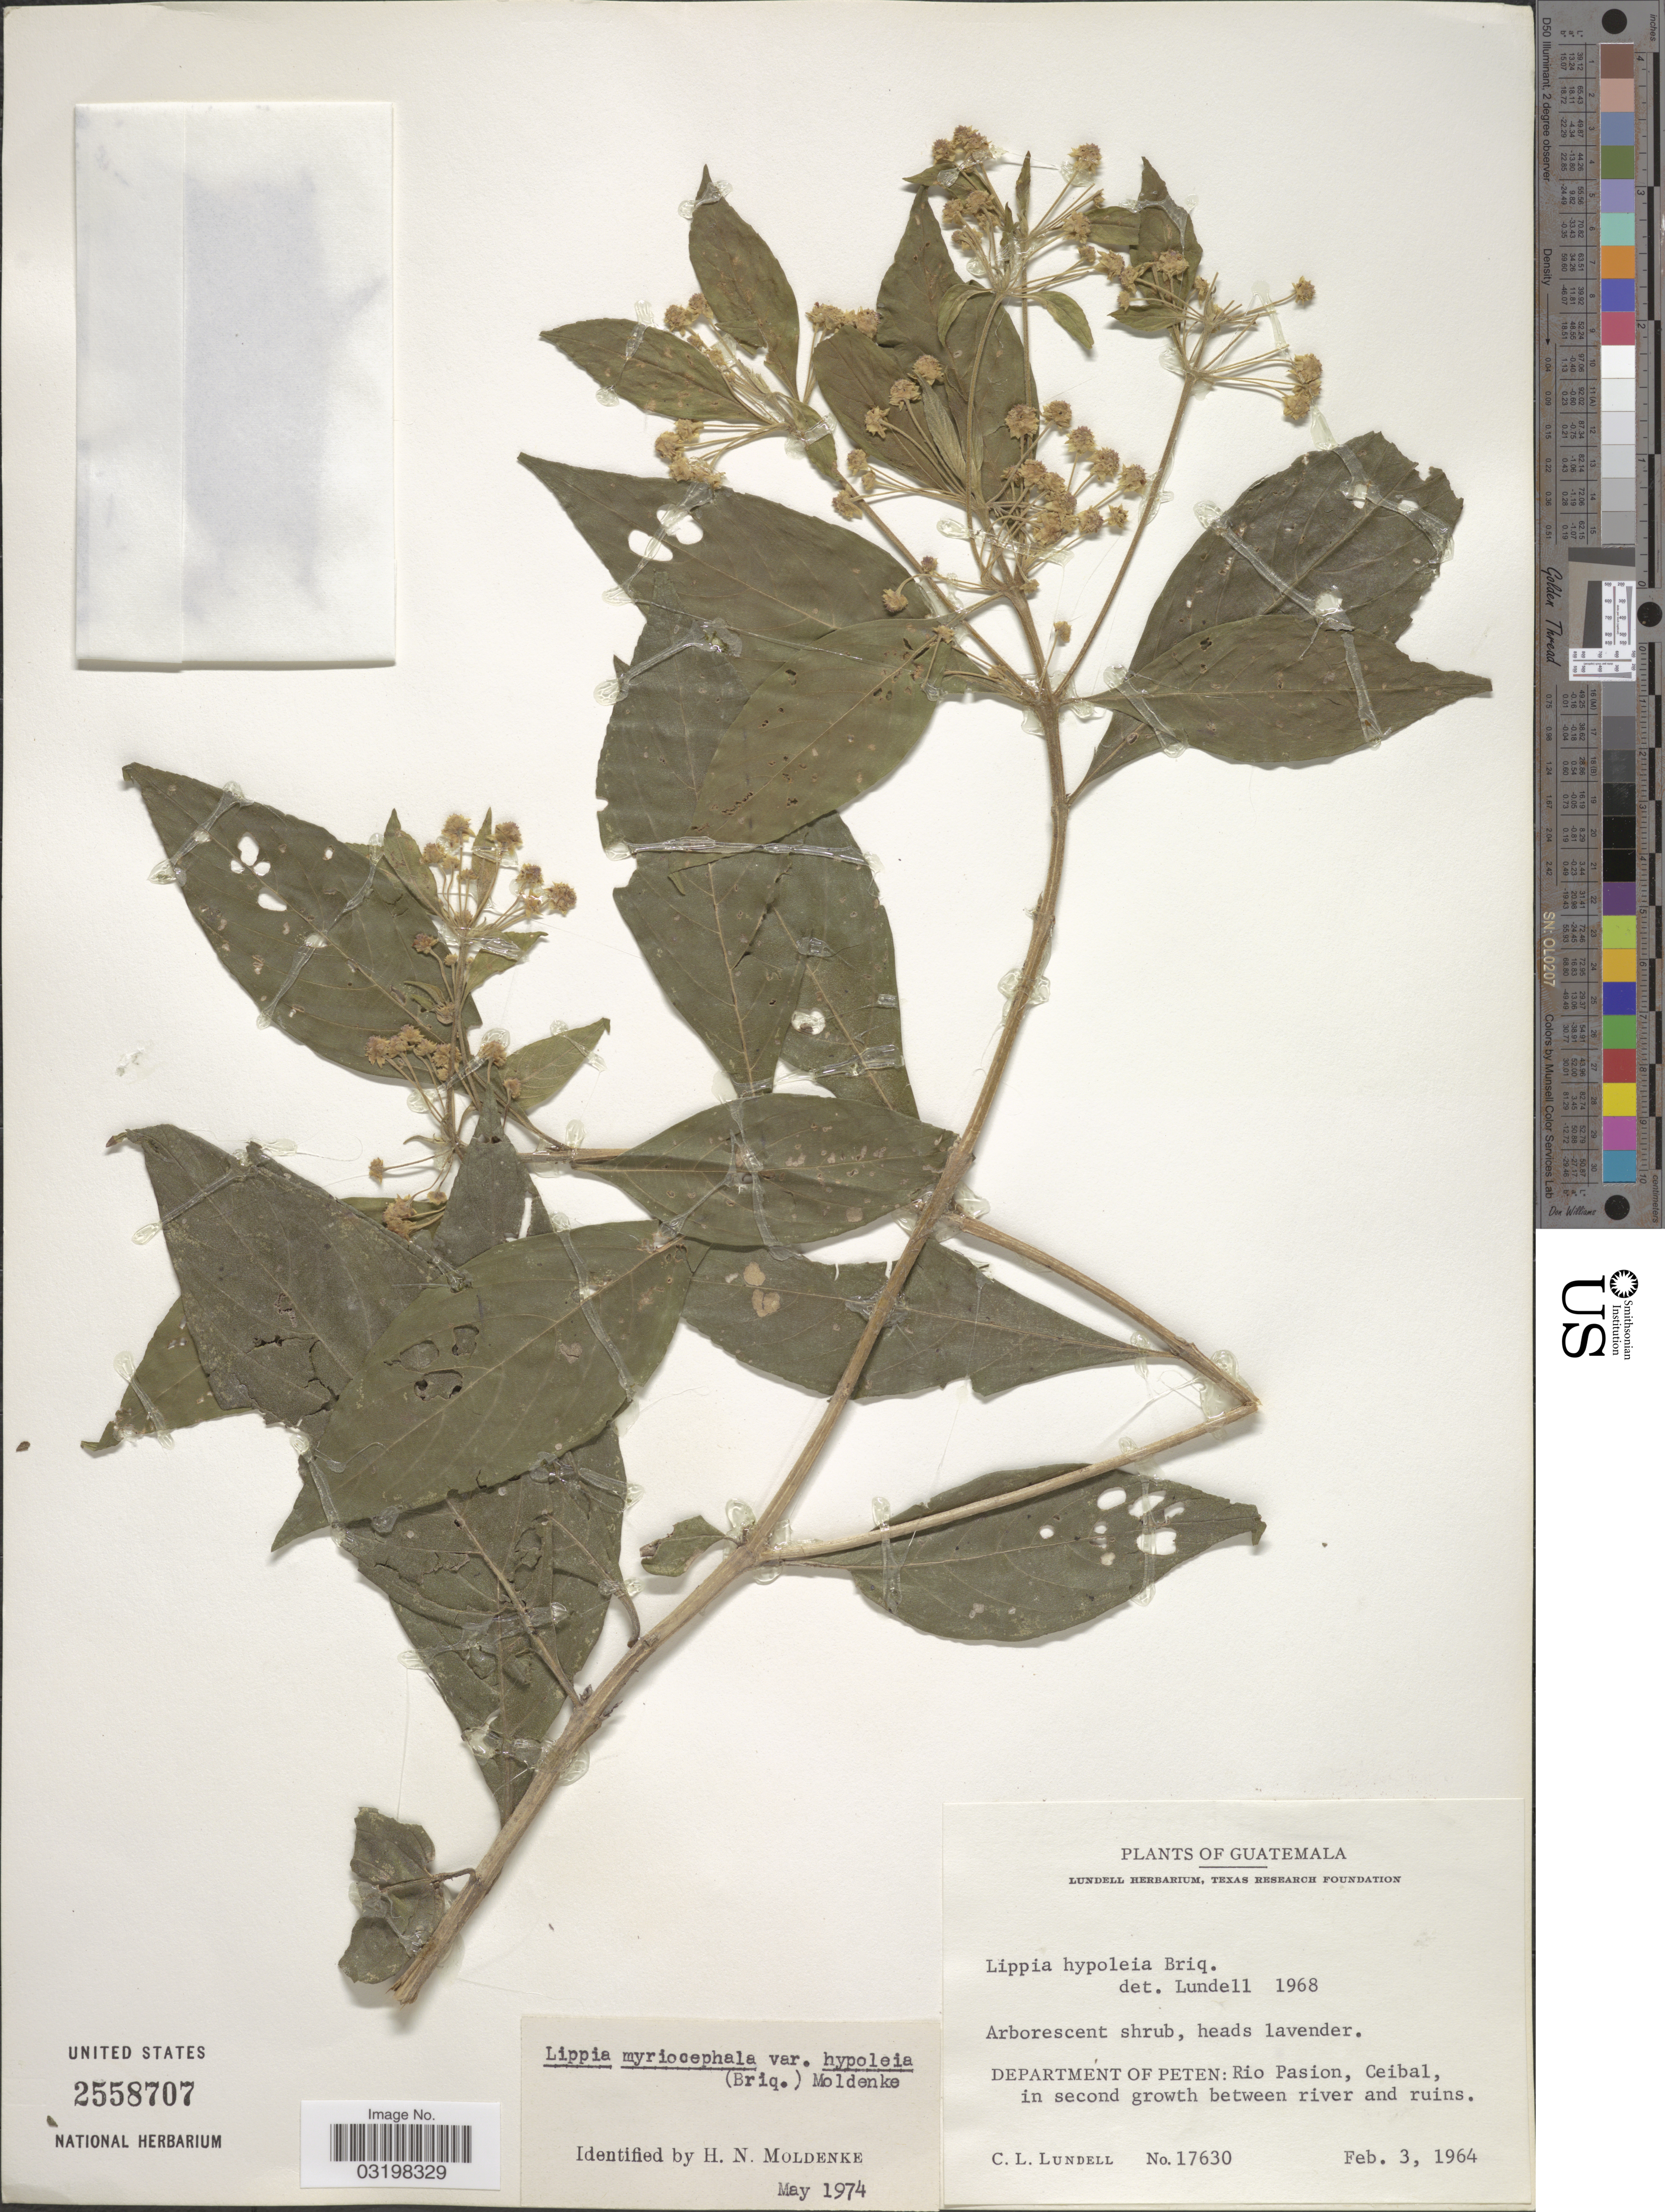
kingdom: Plantae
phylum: Tracheophyta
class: Magnoliopsida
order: Lamiales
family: Verbenaceae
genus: Lippia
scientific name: Lippia myriocephala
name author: Schltdl. & Cham.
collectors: C. L. Lundell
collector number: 17630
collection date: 1964-02-03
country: Guatemala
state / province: El Petén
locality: Department of Peten: Rio Pasion, Ceibal, in second growth between river and ruins.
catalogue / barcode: US 2558707